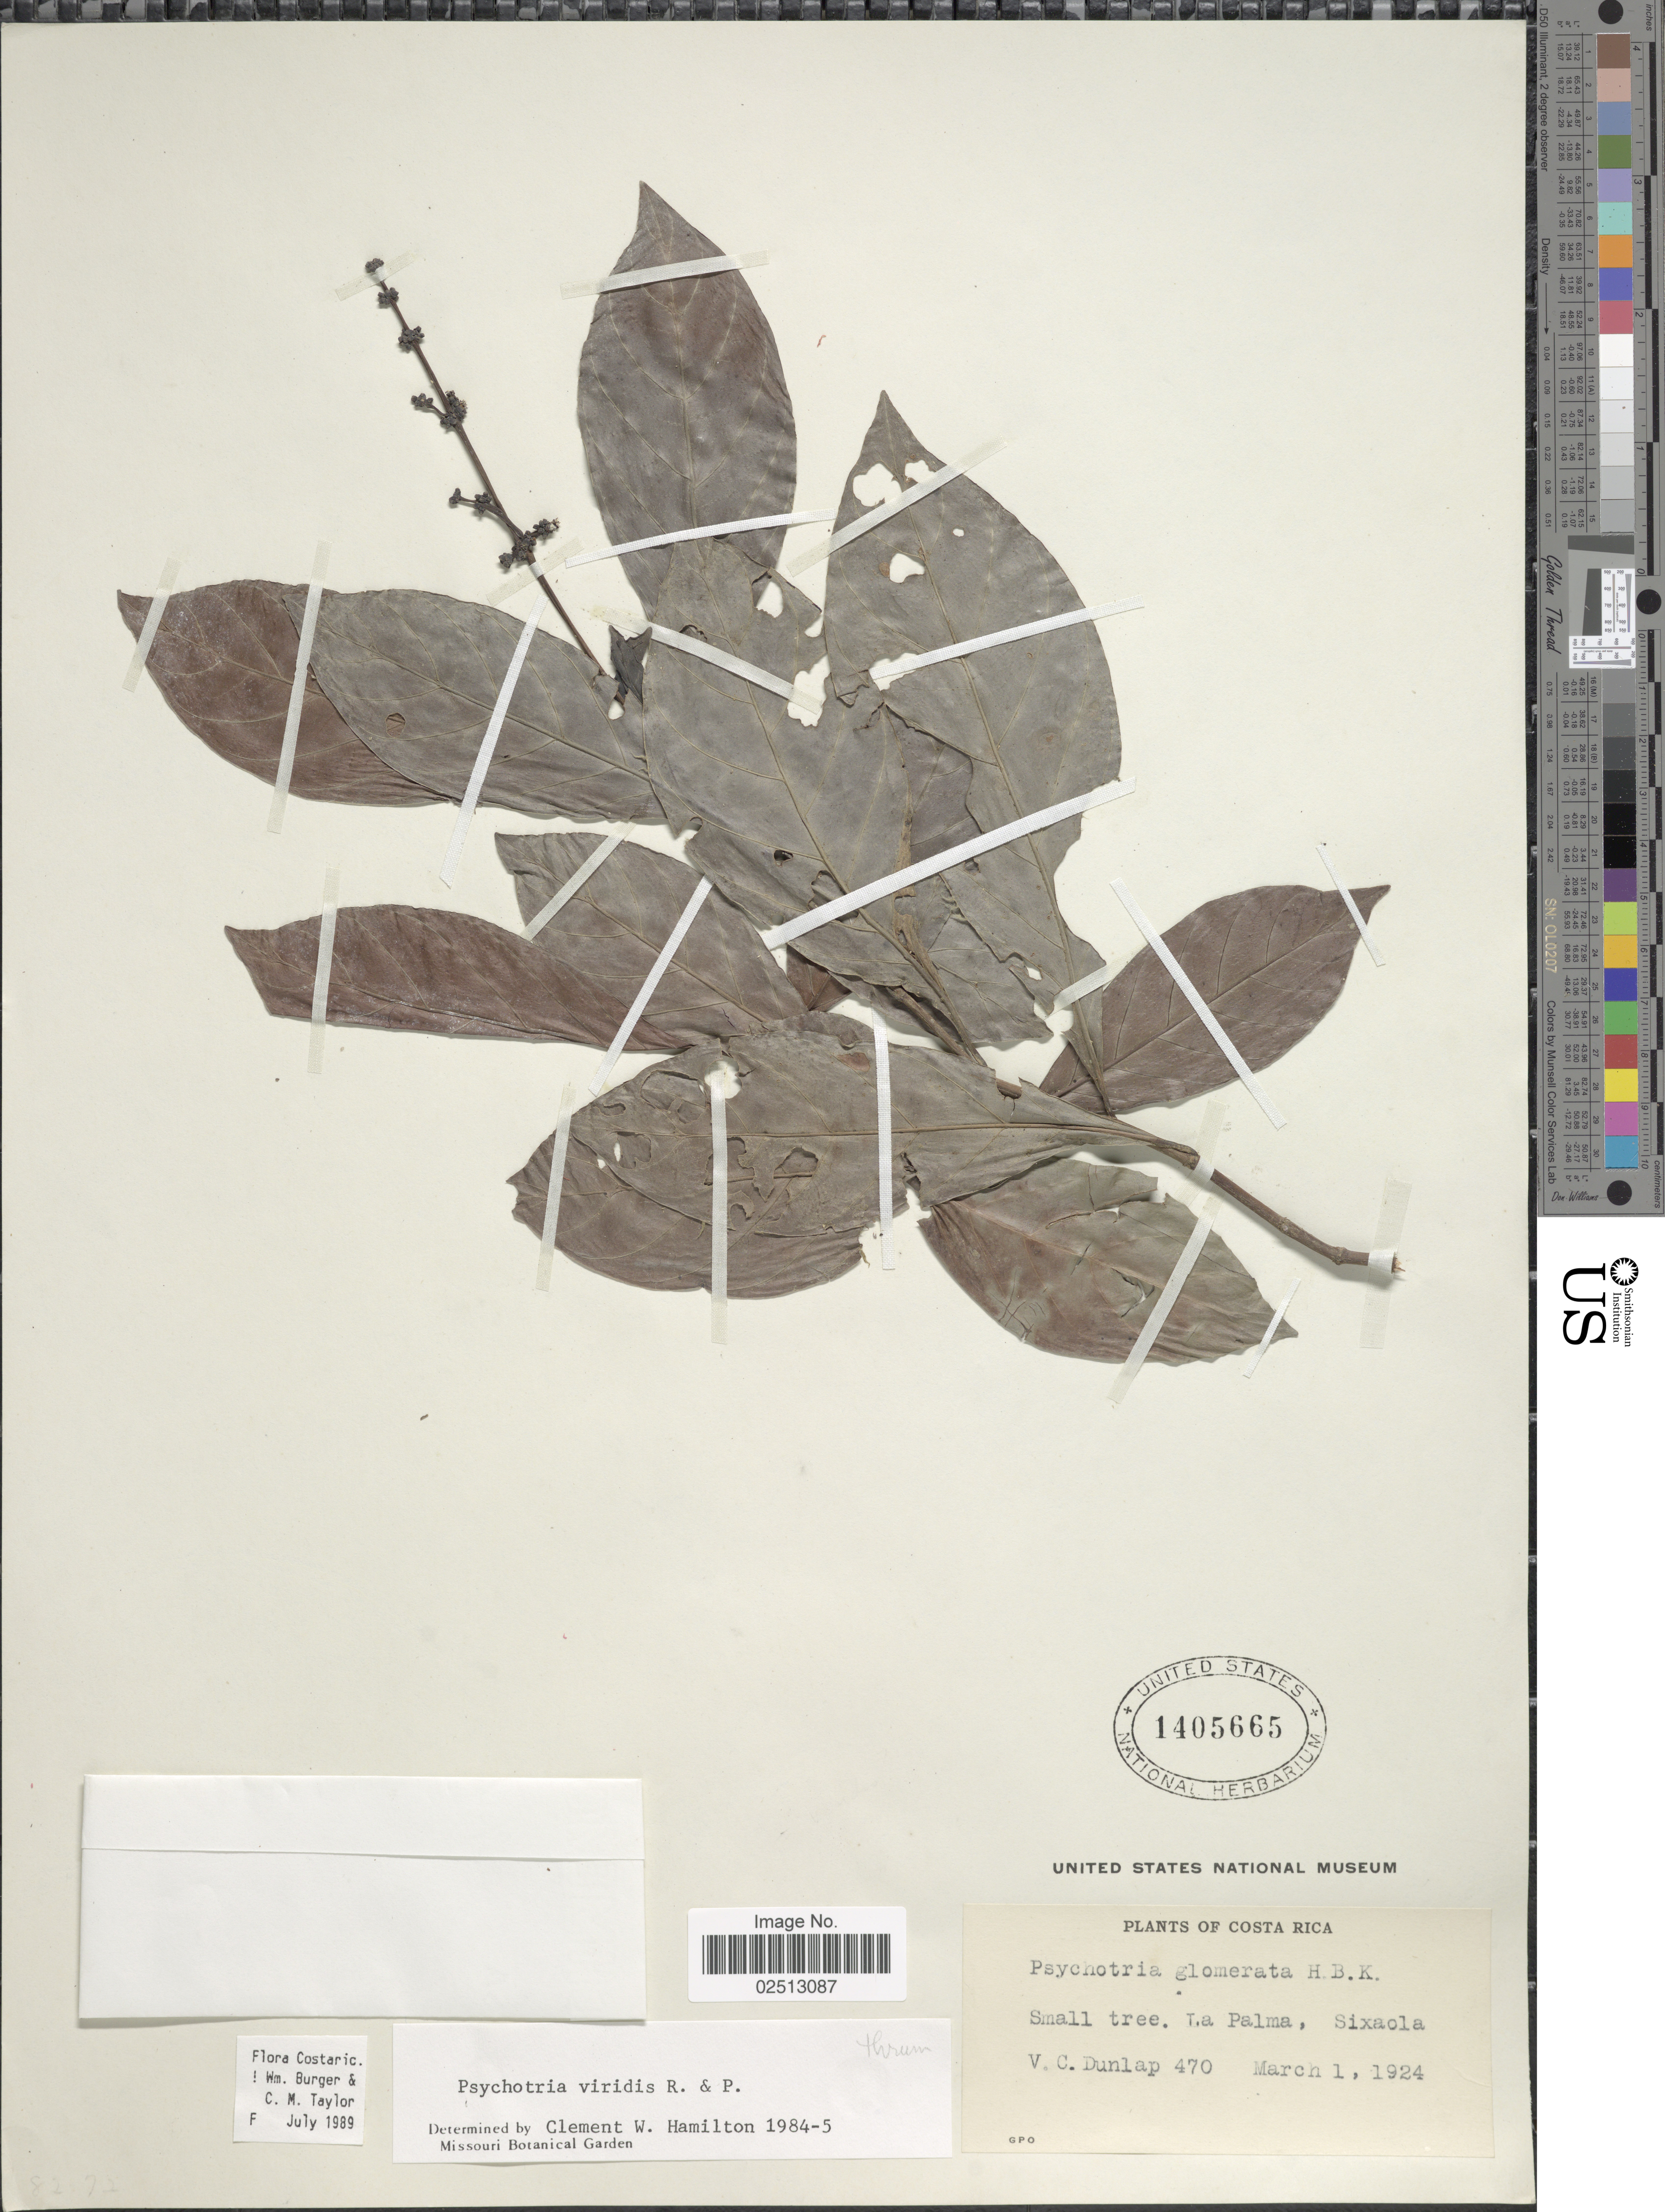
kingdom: Plantae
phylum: Tracheophyta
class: Magnoliopsida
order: Gentianales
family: Rubiaceae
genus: Psychotria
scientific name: Psychotria viridis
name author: Ruiz & Pav.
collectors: V. C. Dunlap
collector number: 470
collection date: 1924-03-01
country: Costa Rica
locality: La Palma, Sixaola.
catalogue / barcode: US 1405665